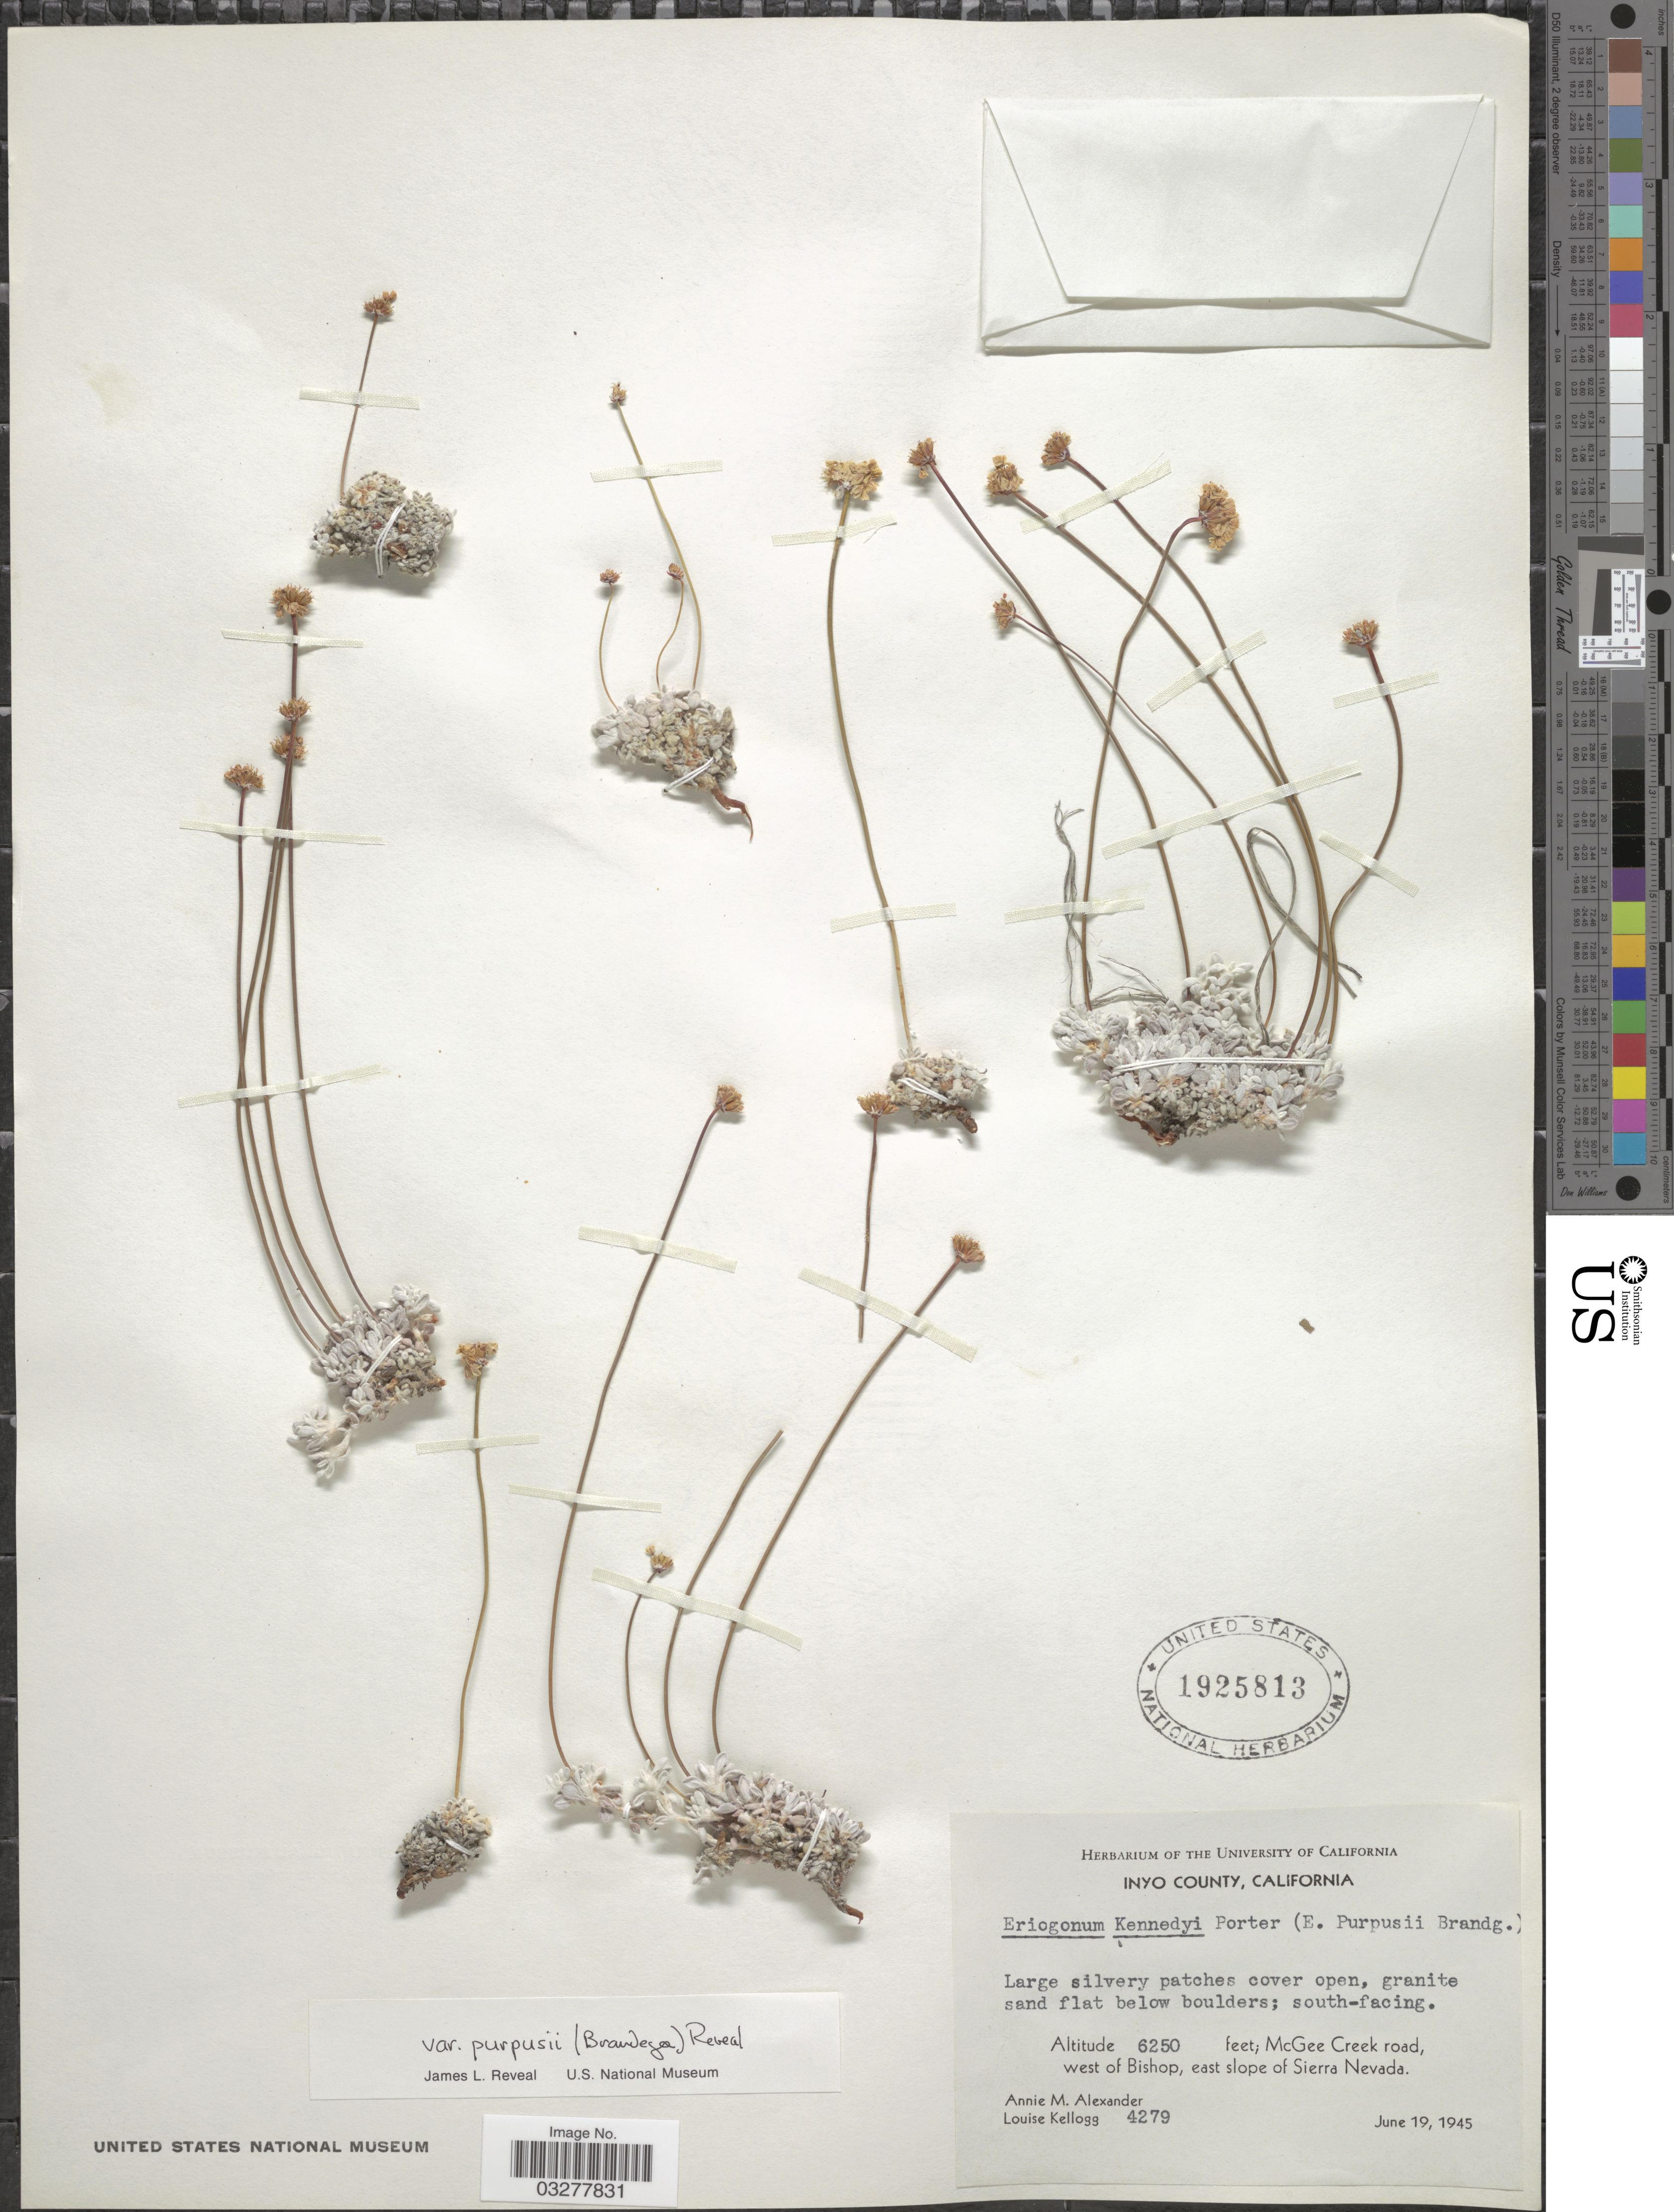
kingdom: Plantae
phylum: Tracheophyta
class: Magnoliopsida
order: Caryophyllales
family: Polygonaceae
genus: Eriogonum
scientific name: Eriogonum kennedyi var. purpusii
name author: (Brandegee) Reveal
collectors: A. M. Alexander & L. Kellogg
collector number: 4279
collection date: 1945-06-19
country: United States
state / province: California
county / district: Inyo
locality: Inyo County. McGee Creek road, west of Bishop, east slope of Sierra Nevada.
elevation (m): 1905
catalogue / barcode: US 1925813